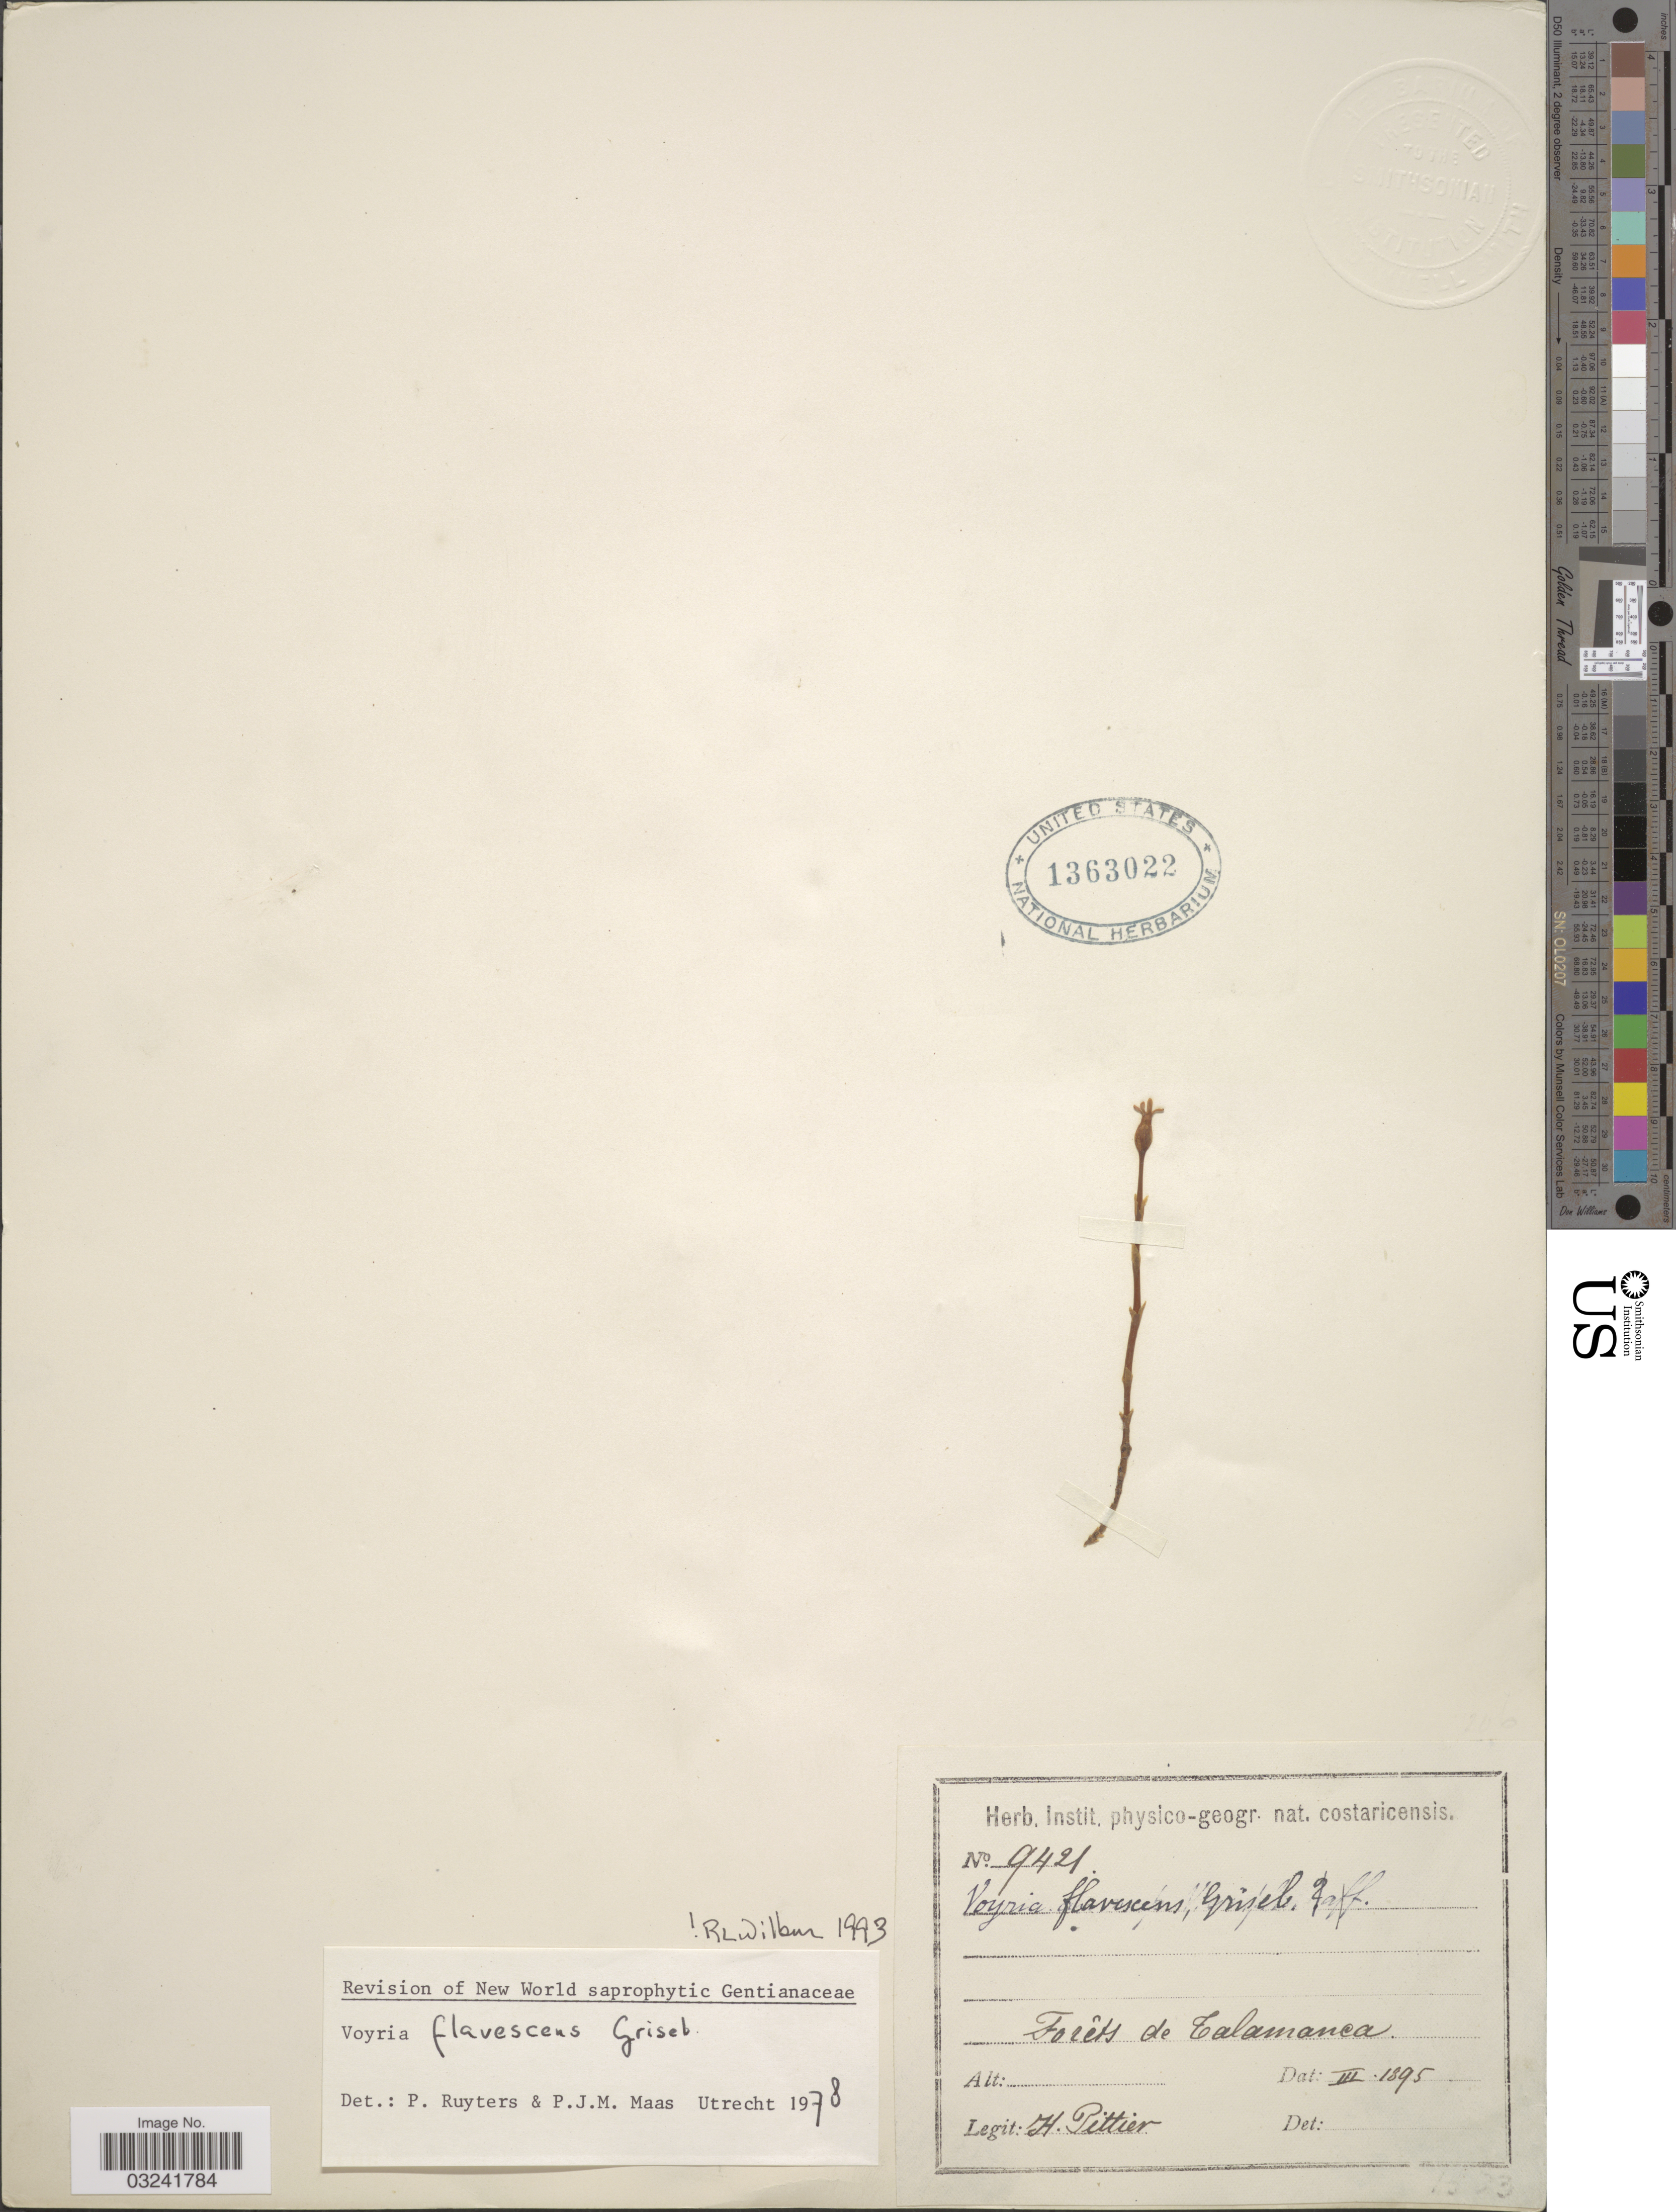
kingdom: Plantae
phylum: Tracheophyta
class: Magnoliopsida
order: Gentianales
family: Gentianaceae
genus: Voyria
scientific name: Voyria flavescens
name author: Griseb.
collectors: H. F. Pittier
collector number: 9421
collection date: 1895-03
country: Costa Rica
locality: Forêts de Calamanca.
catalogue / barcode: US 1363022